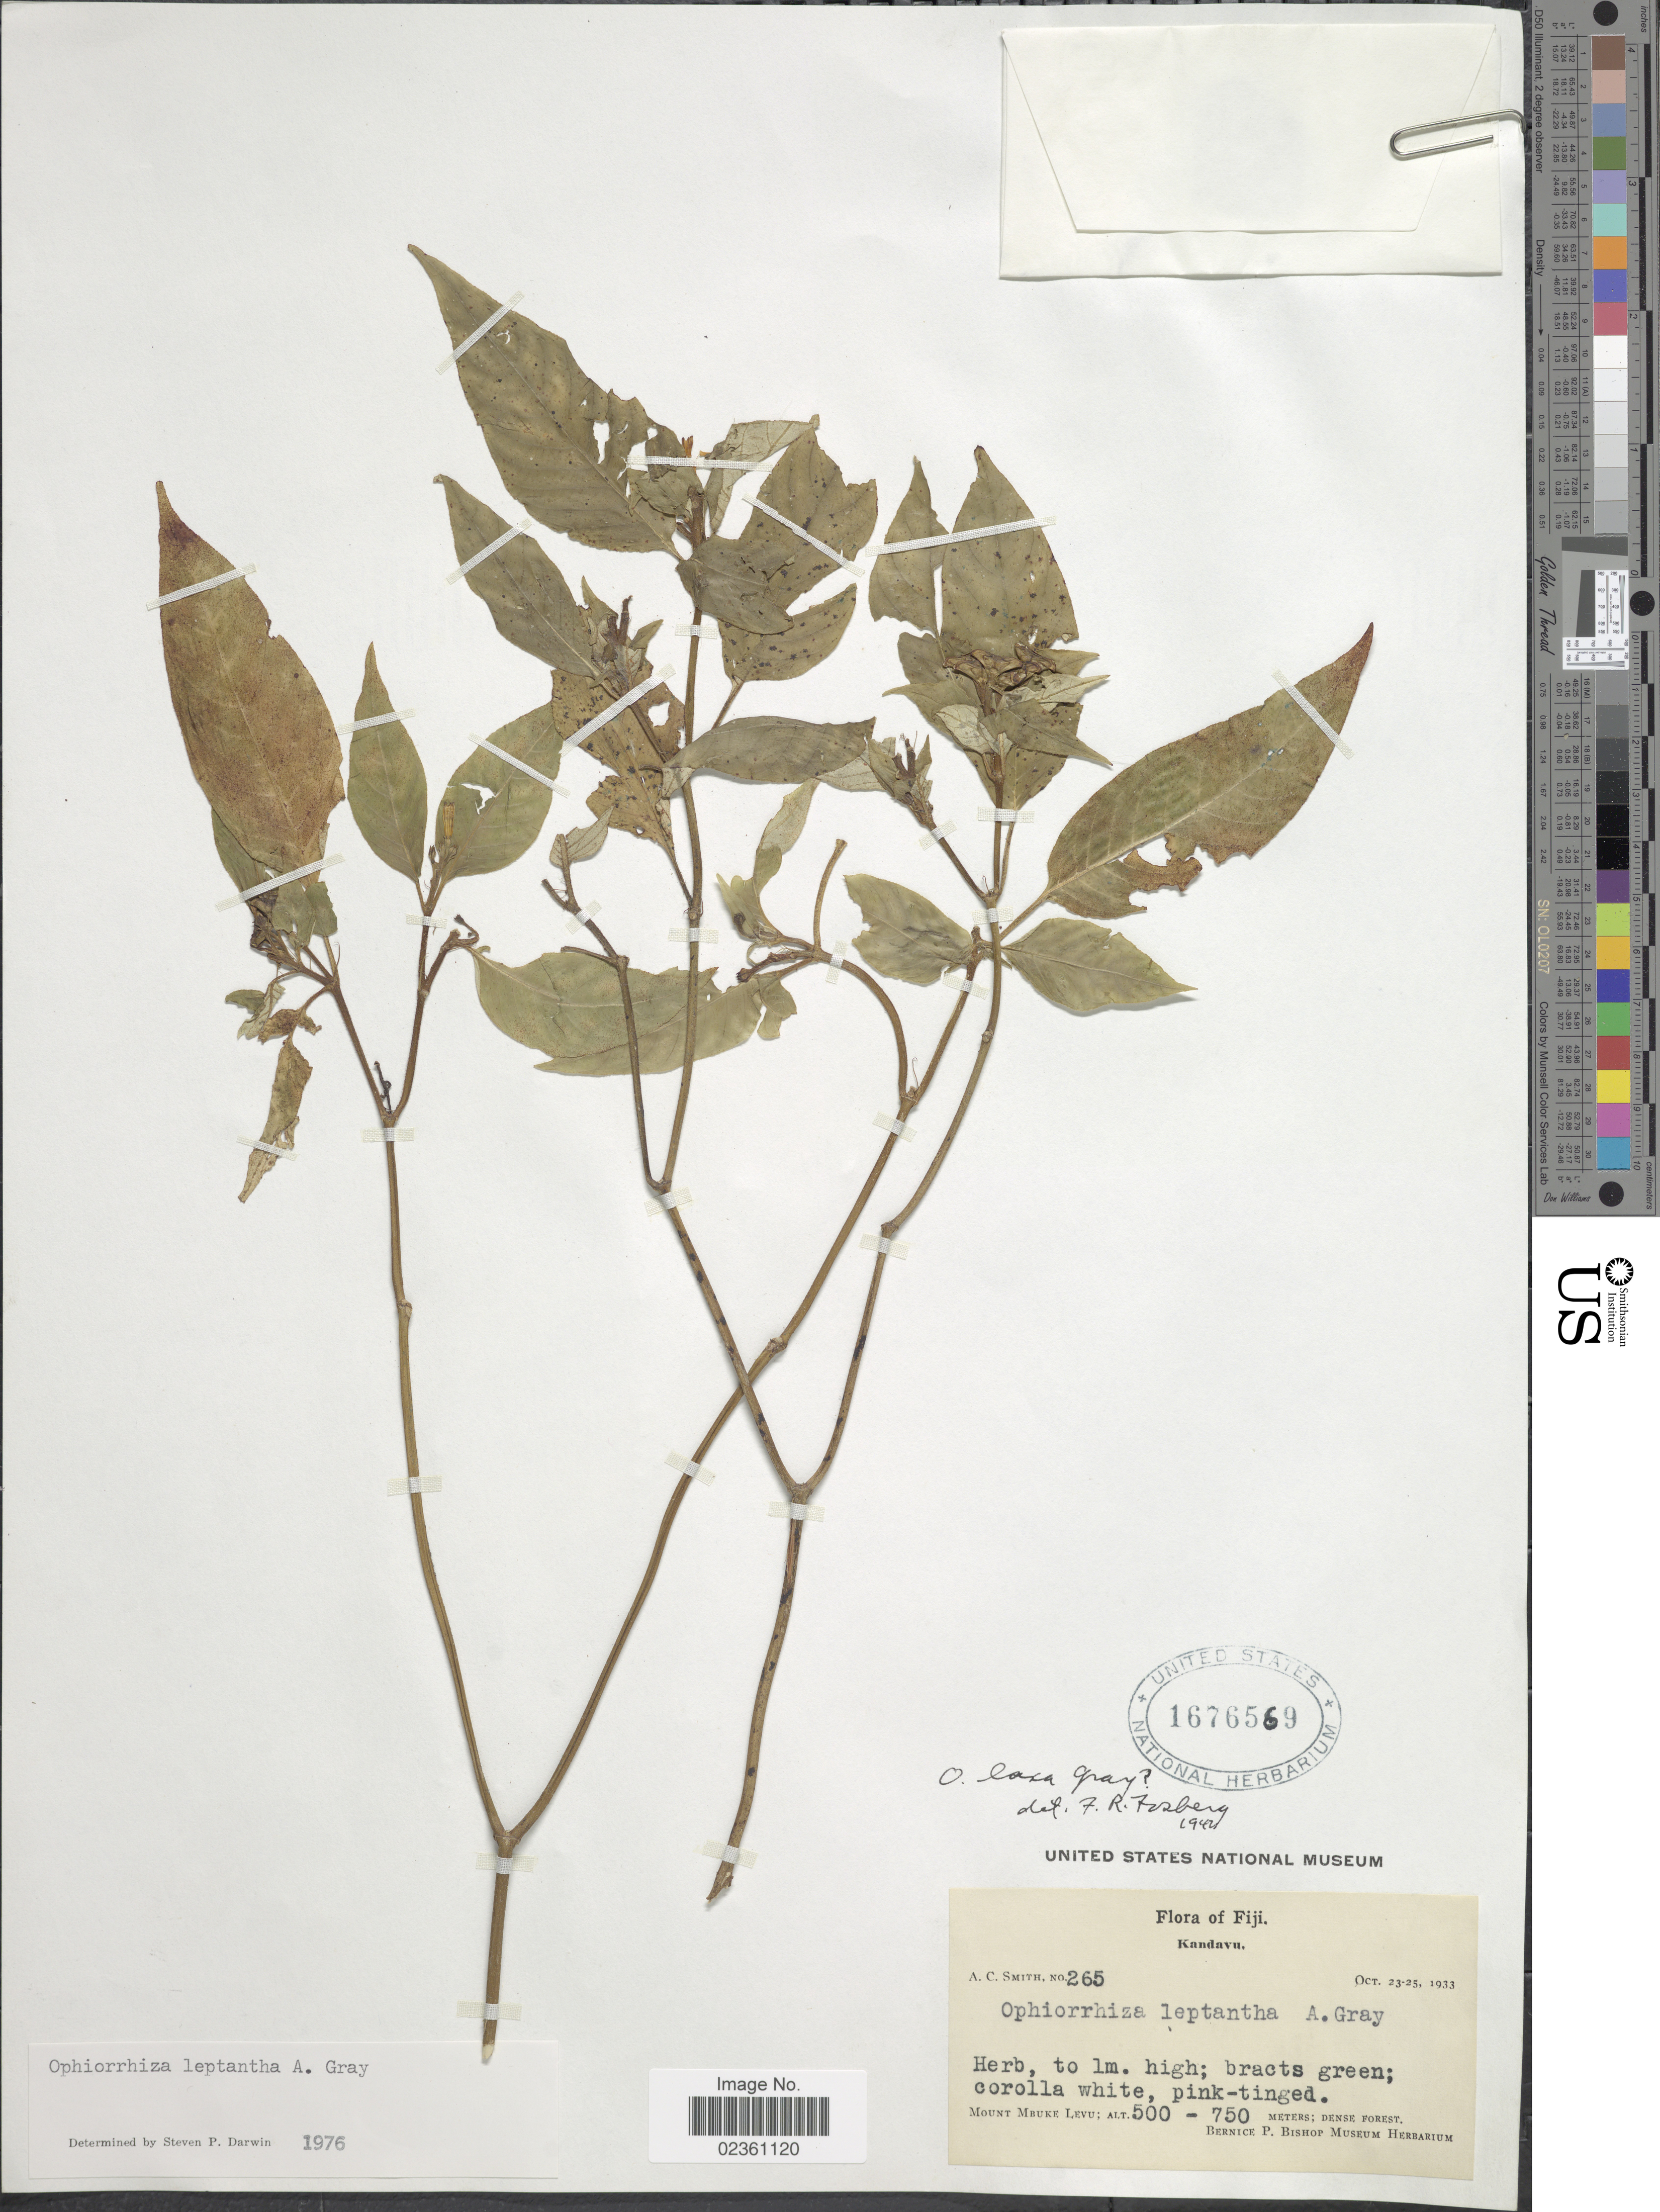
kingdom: Plantae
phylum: Tracheophyta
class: Magnoliopsida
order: Gentianales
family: Rubiaceae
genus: Ophiorrhiza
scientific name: Ophiorrhiza leptantha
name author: A. Gray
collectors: A. C. Smith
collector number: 265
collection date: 1933-10-23/1933-10-25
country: Fiji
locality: Kandavu, Mount Mbuke Levu; dense forest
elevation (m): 500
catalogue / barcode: US 1676569